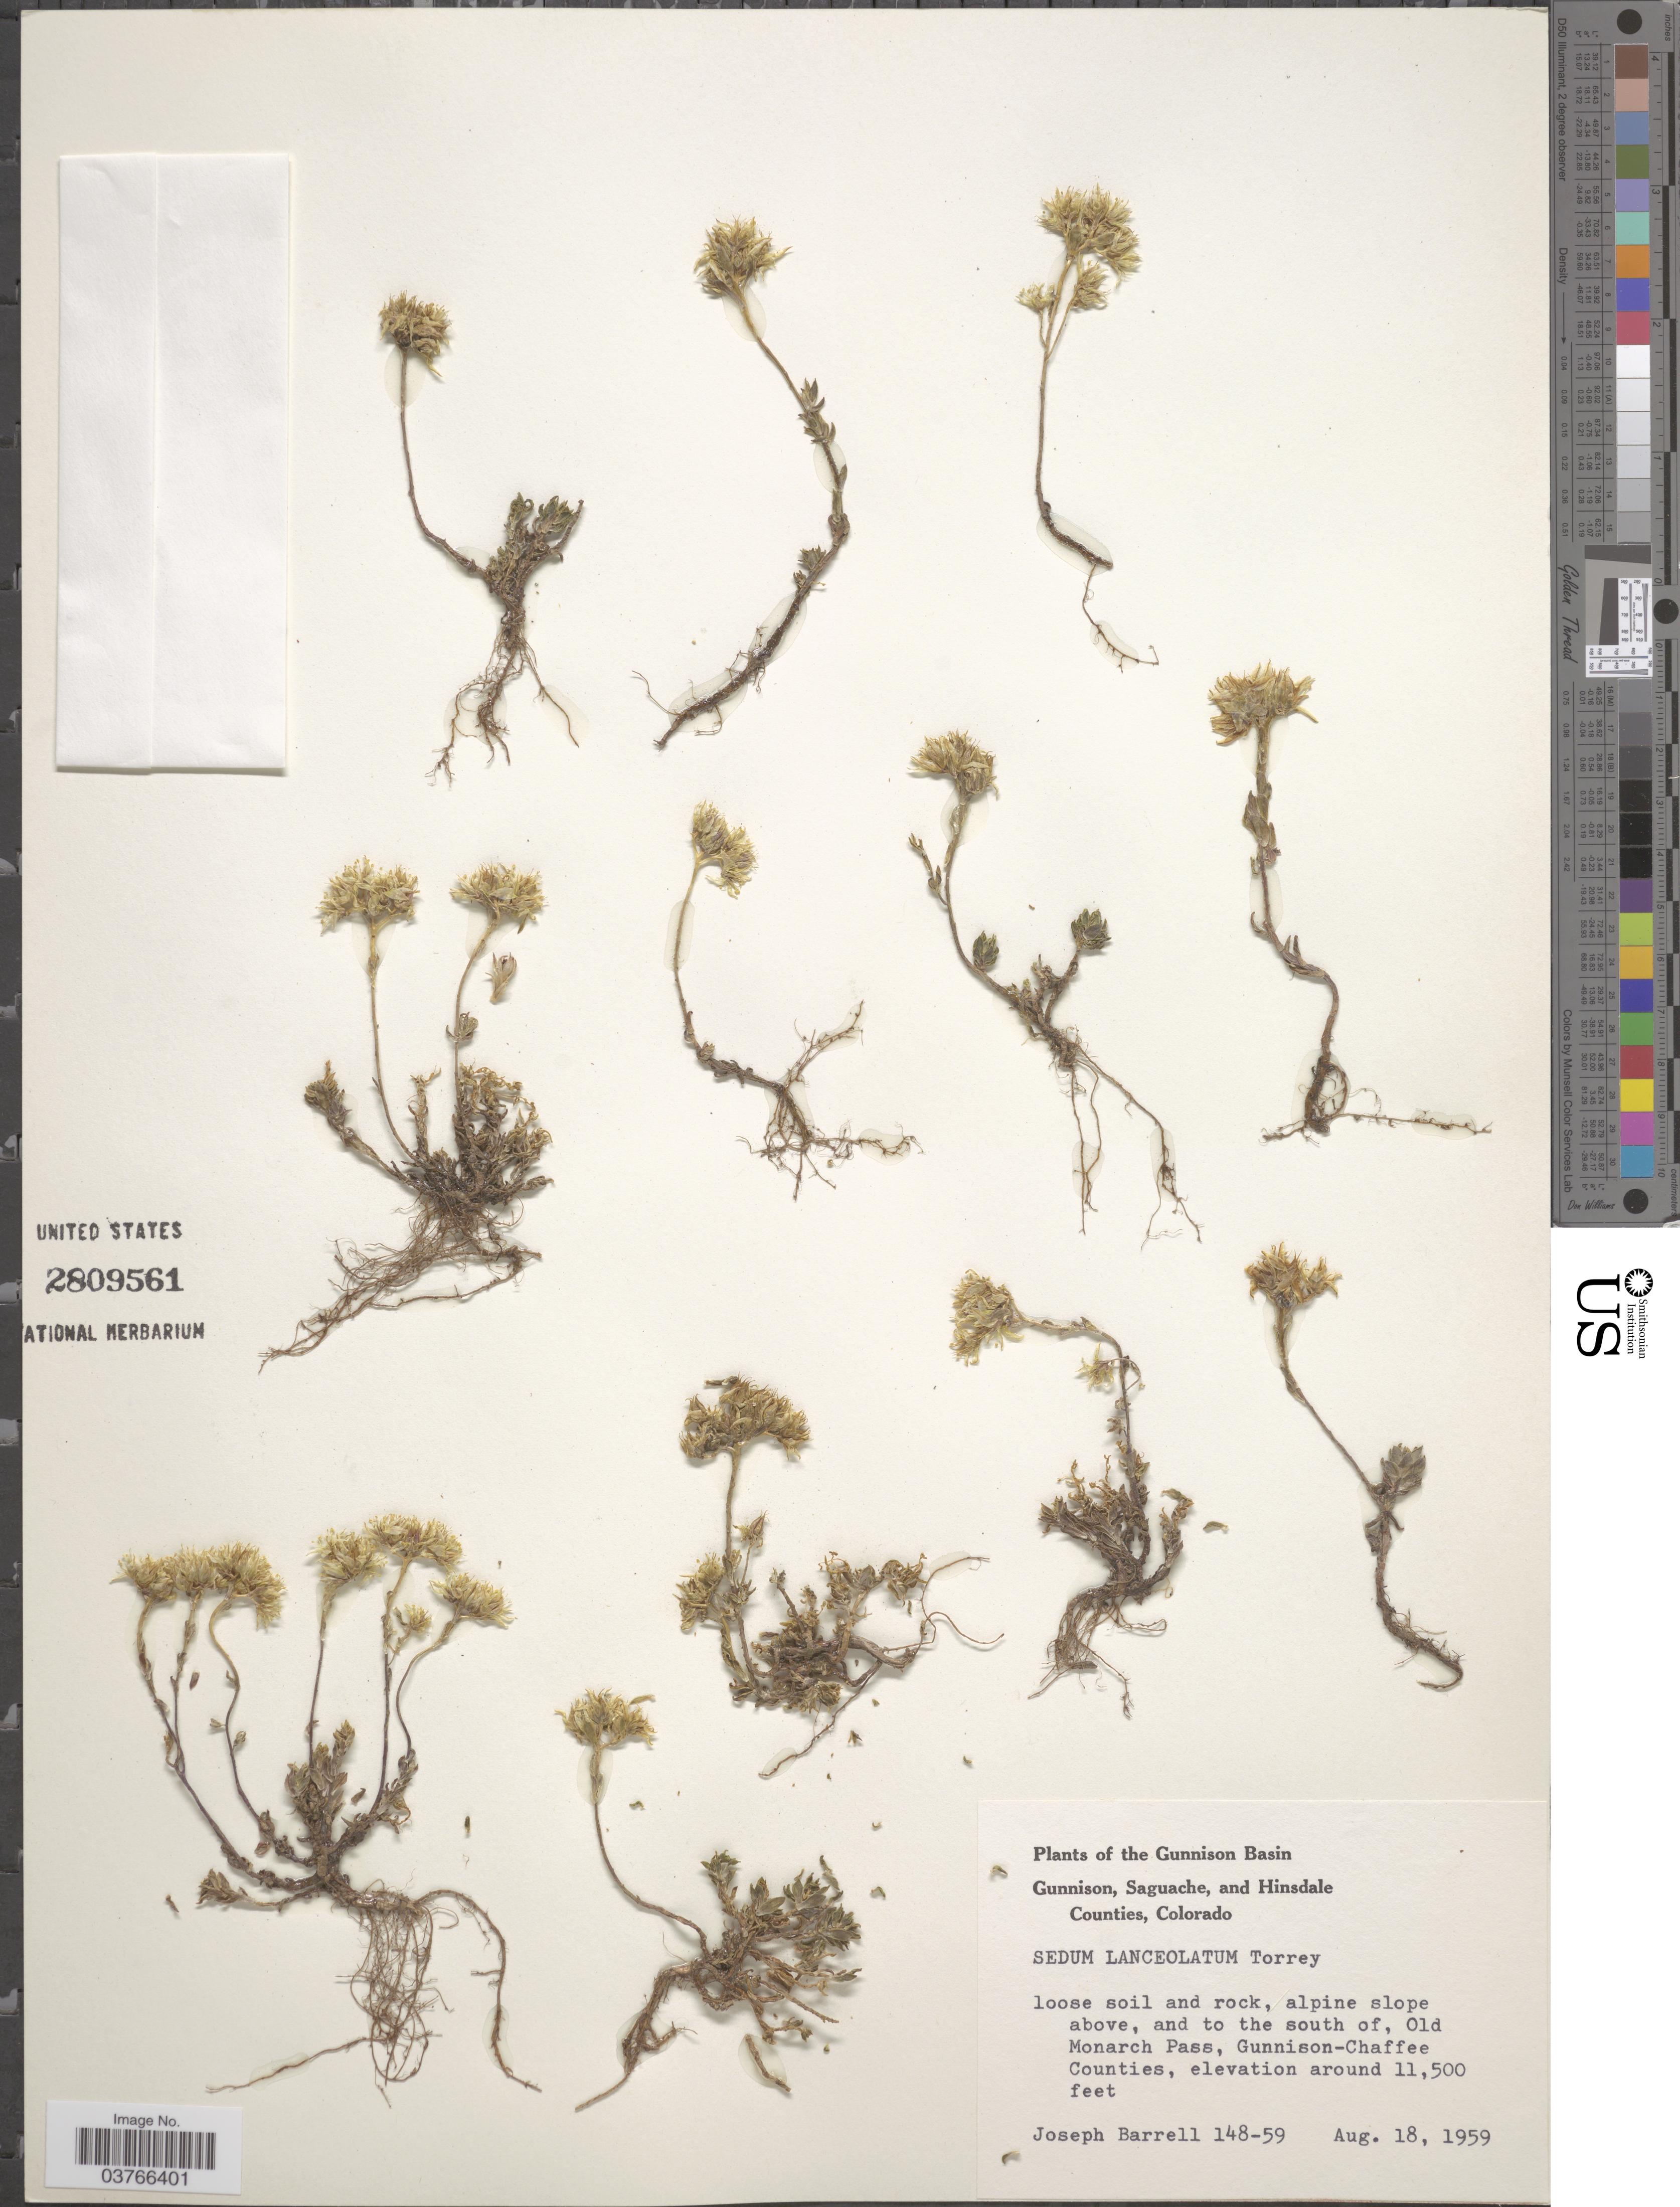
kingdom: Plantae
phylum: Tracheophyta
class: Magnoliopsida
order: Saxifragales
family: Crassulaceae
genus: Sedum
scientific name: Sedum lanceolatum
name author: Torr.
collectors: J. Barrell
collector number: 148-59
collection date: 1959-08-18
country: United States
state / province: Colorado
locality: The Gunnison Basin. Loose soil and rock, alpine slope above, and to the south of, Old Monarch Pass, Gunnison-Chaffee Counties.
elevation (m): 3505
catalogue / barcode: US 2809561